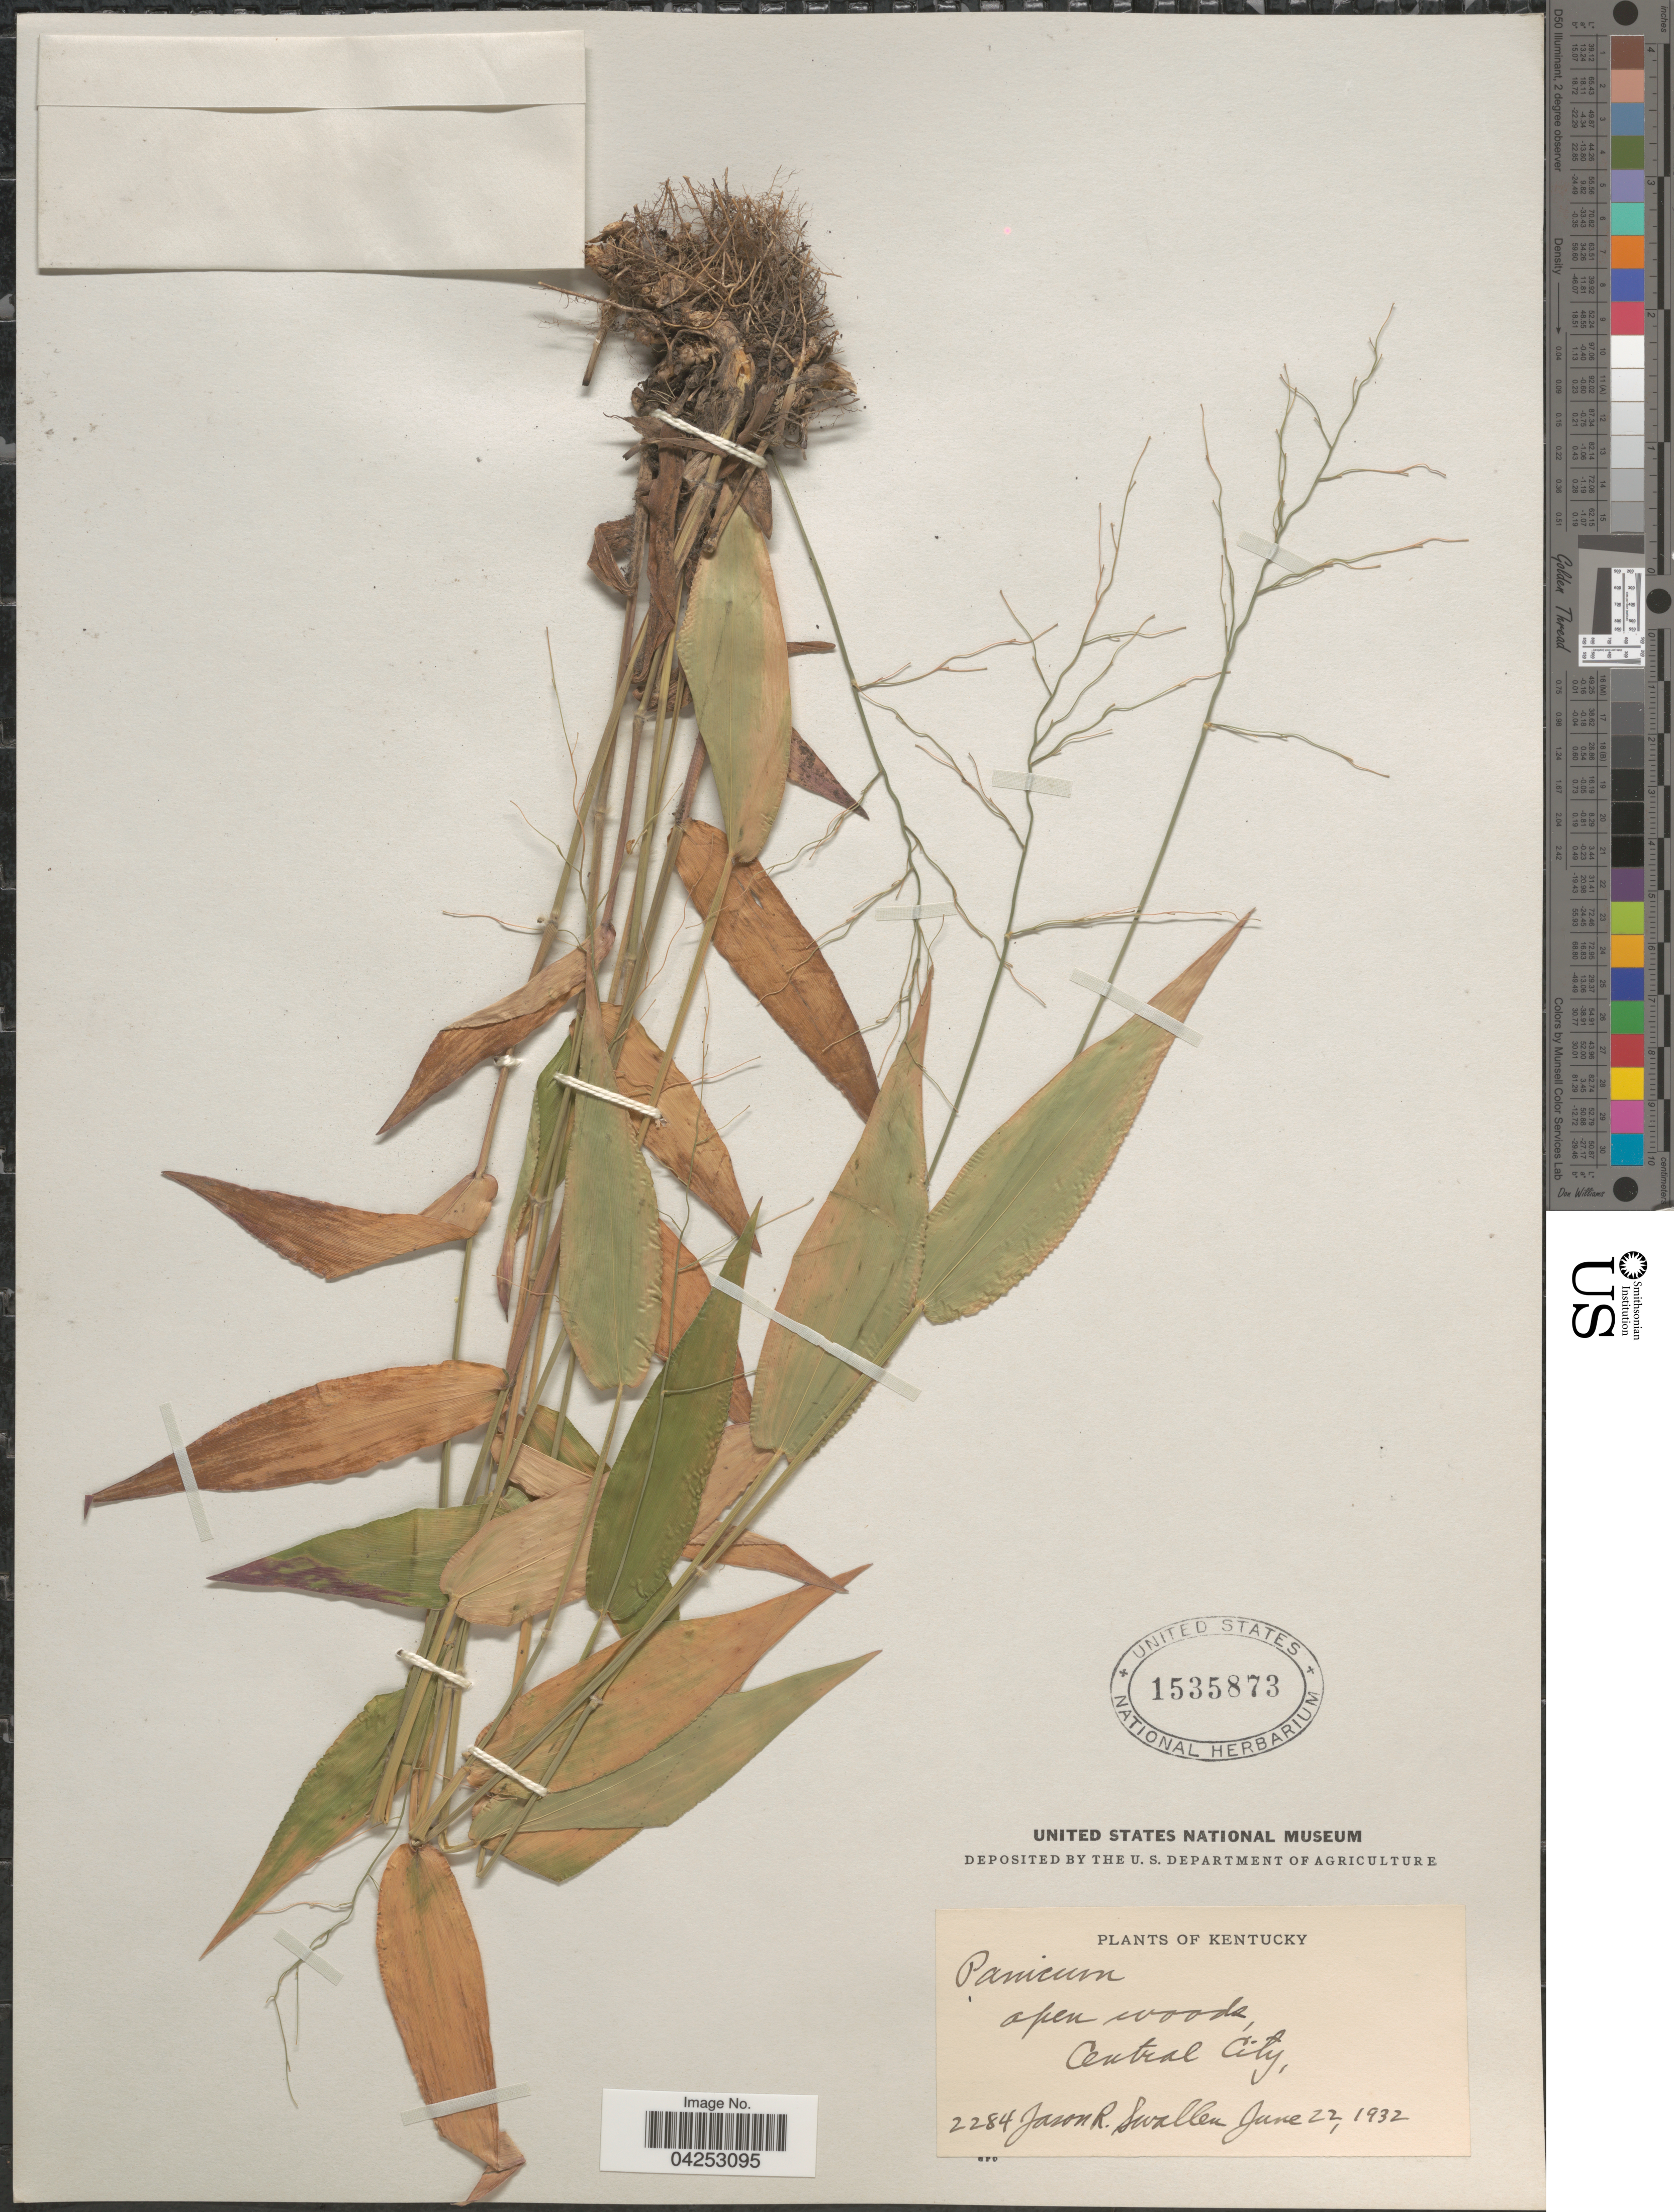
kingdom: Plantae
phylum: Tracheophyta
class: Liliopsida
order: Poales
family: Poaceae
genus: Dichanthelium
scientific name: Dichanthelium boscii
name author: (Poir.) Gould & C.A. Clark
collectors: J. R. Swallen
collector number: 2284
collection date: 1932-06-22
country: United States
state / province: Kentucky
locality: Open woods Central City.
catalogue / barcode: US 1535873